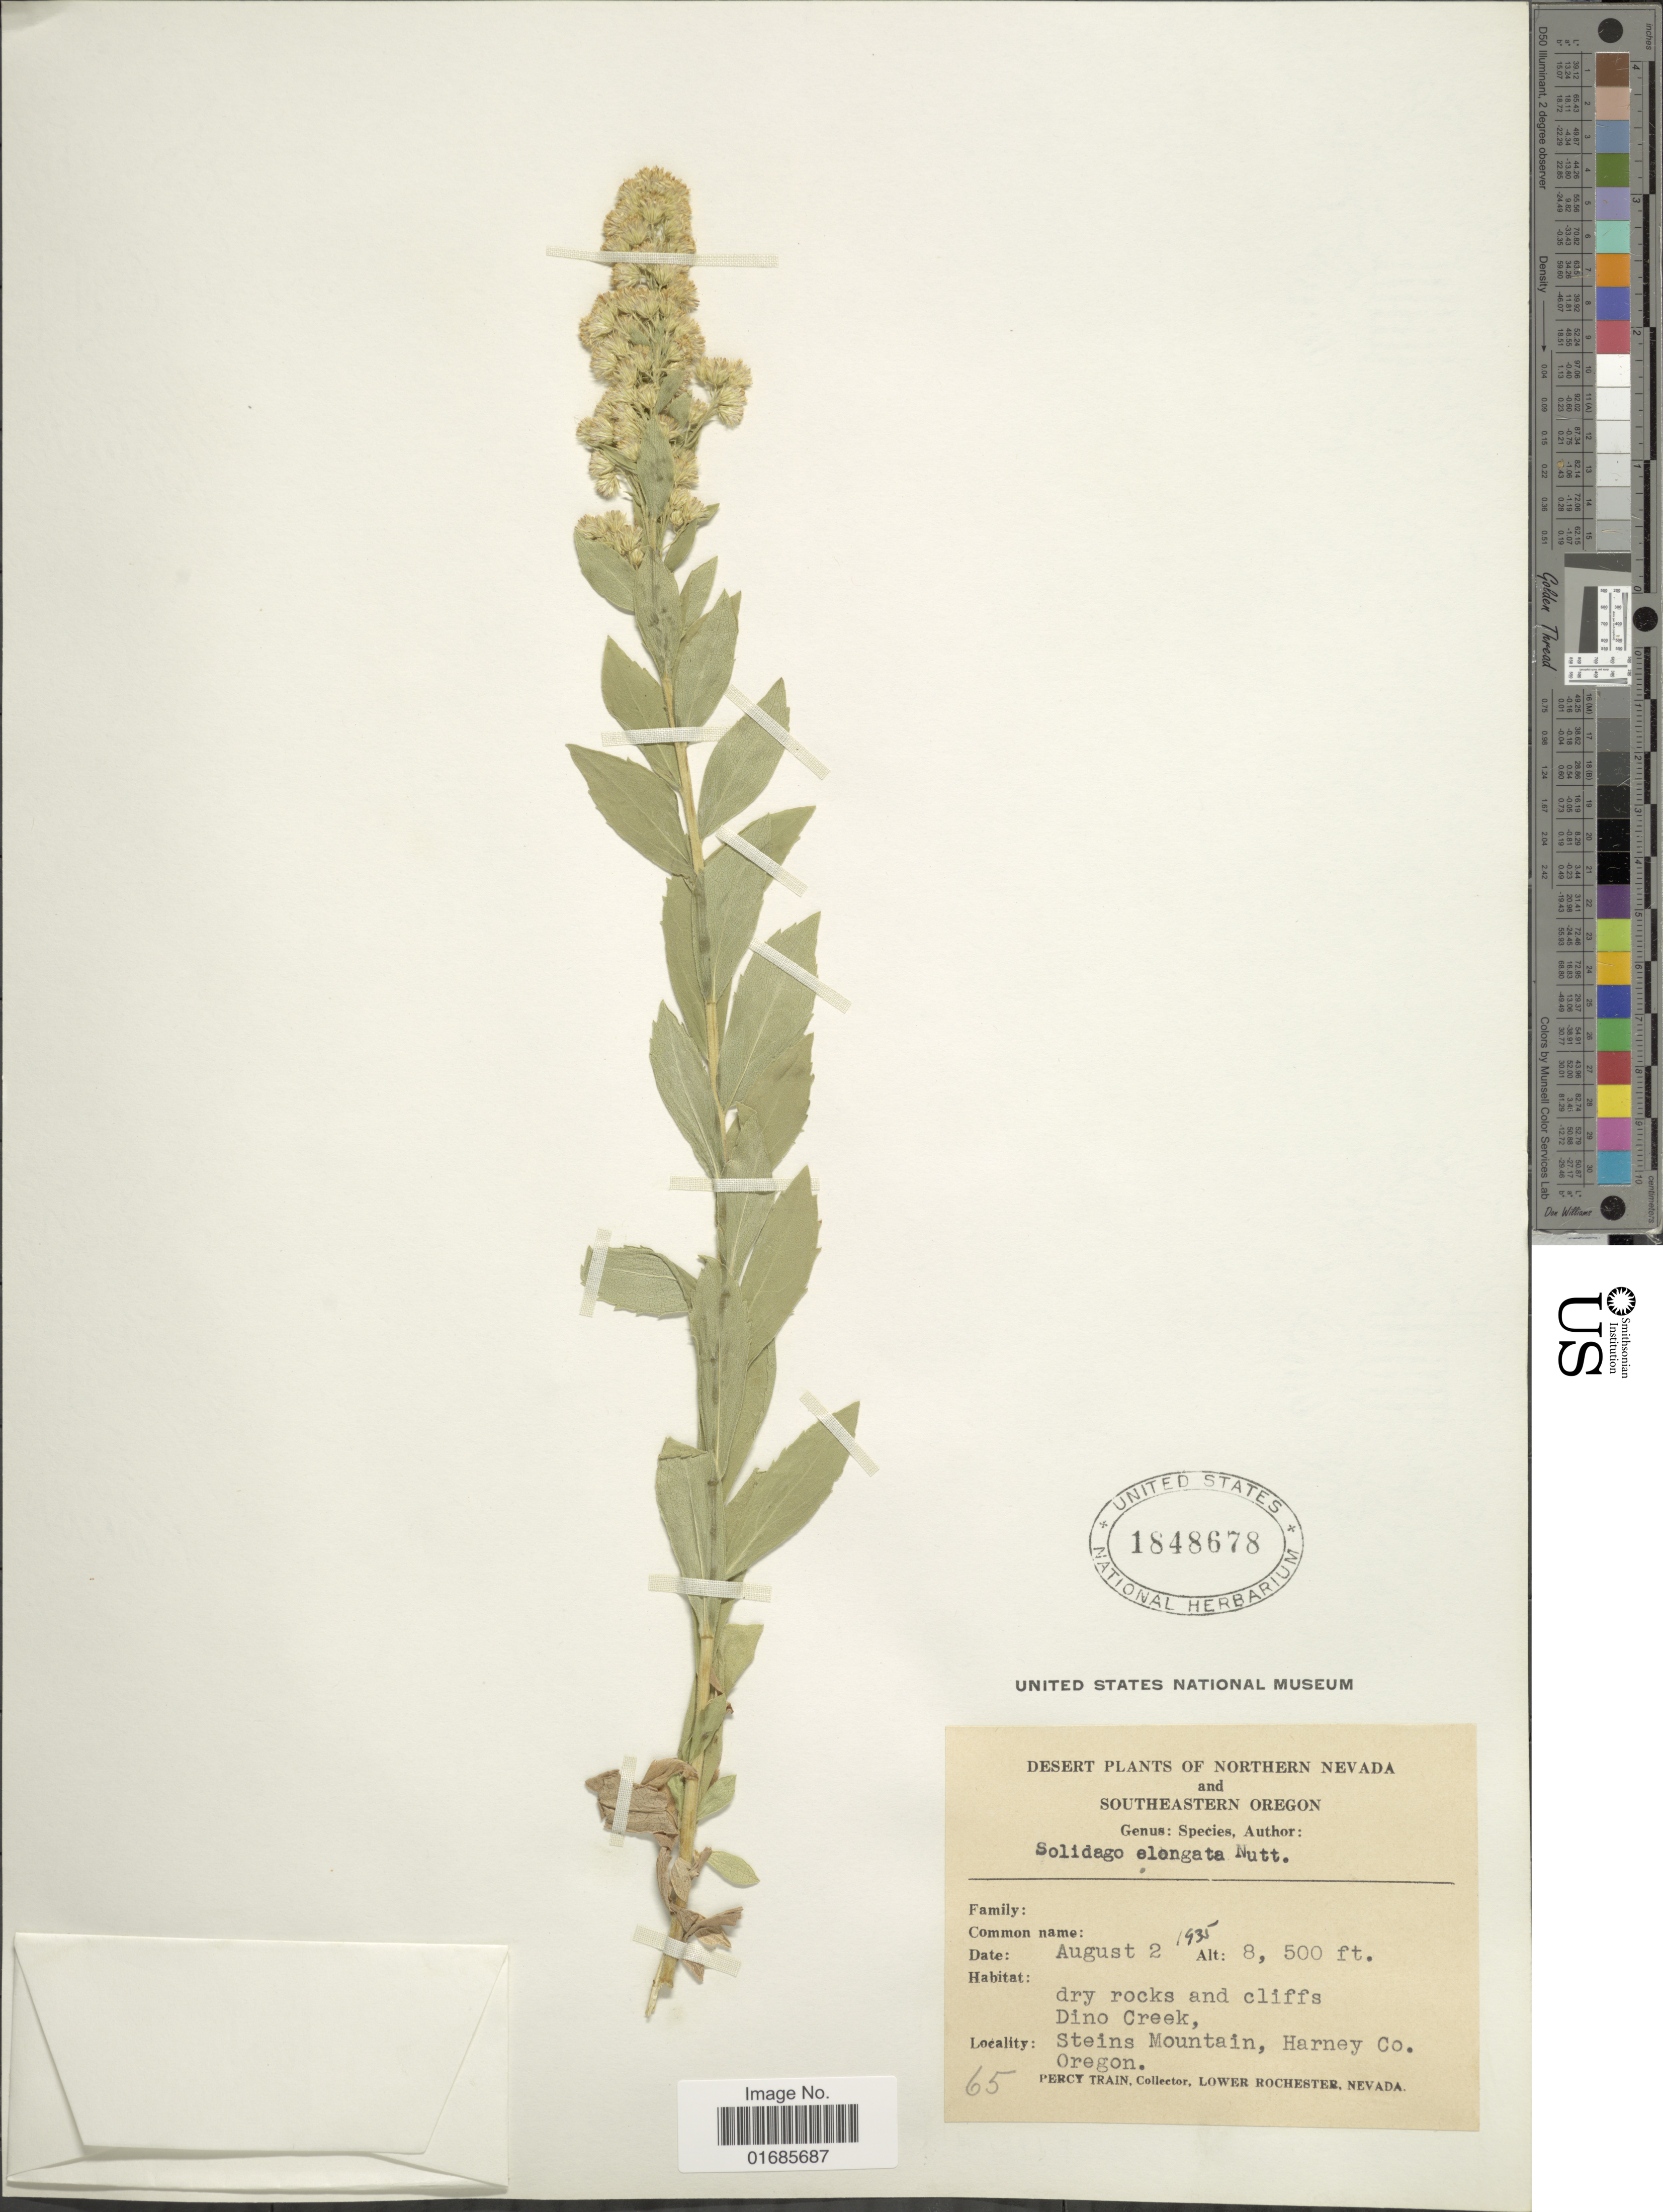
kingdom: Plantae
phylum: Tracheophyta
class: Magnoliopsida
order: Asterales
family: Asteraceae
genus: Solidago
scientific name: Solidago canadensis var. salebrosa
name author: (Piper) M.E. Jones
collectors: P. Train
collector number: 65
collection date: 1935-08-02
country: United States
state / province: Oregon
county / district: Harney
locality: Dino Creek, Steins Mountain, Harney Co.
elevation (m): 2591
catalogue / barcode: US 1848678